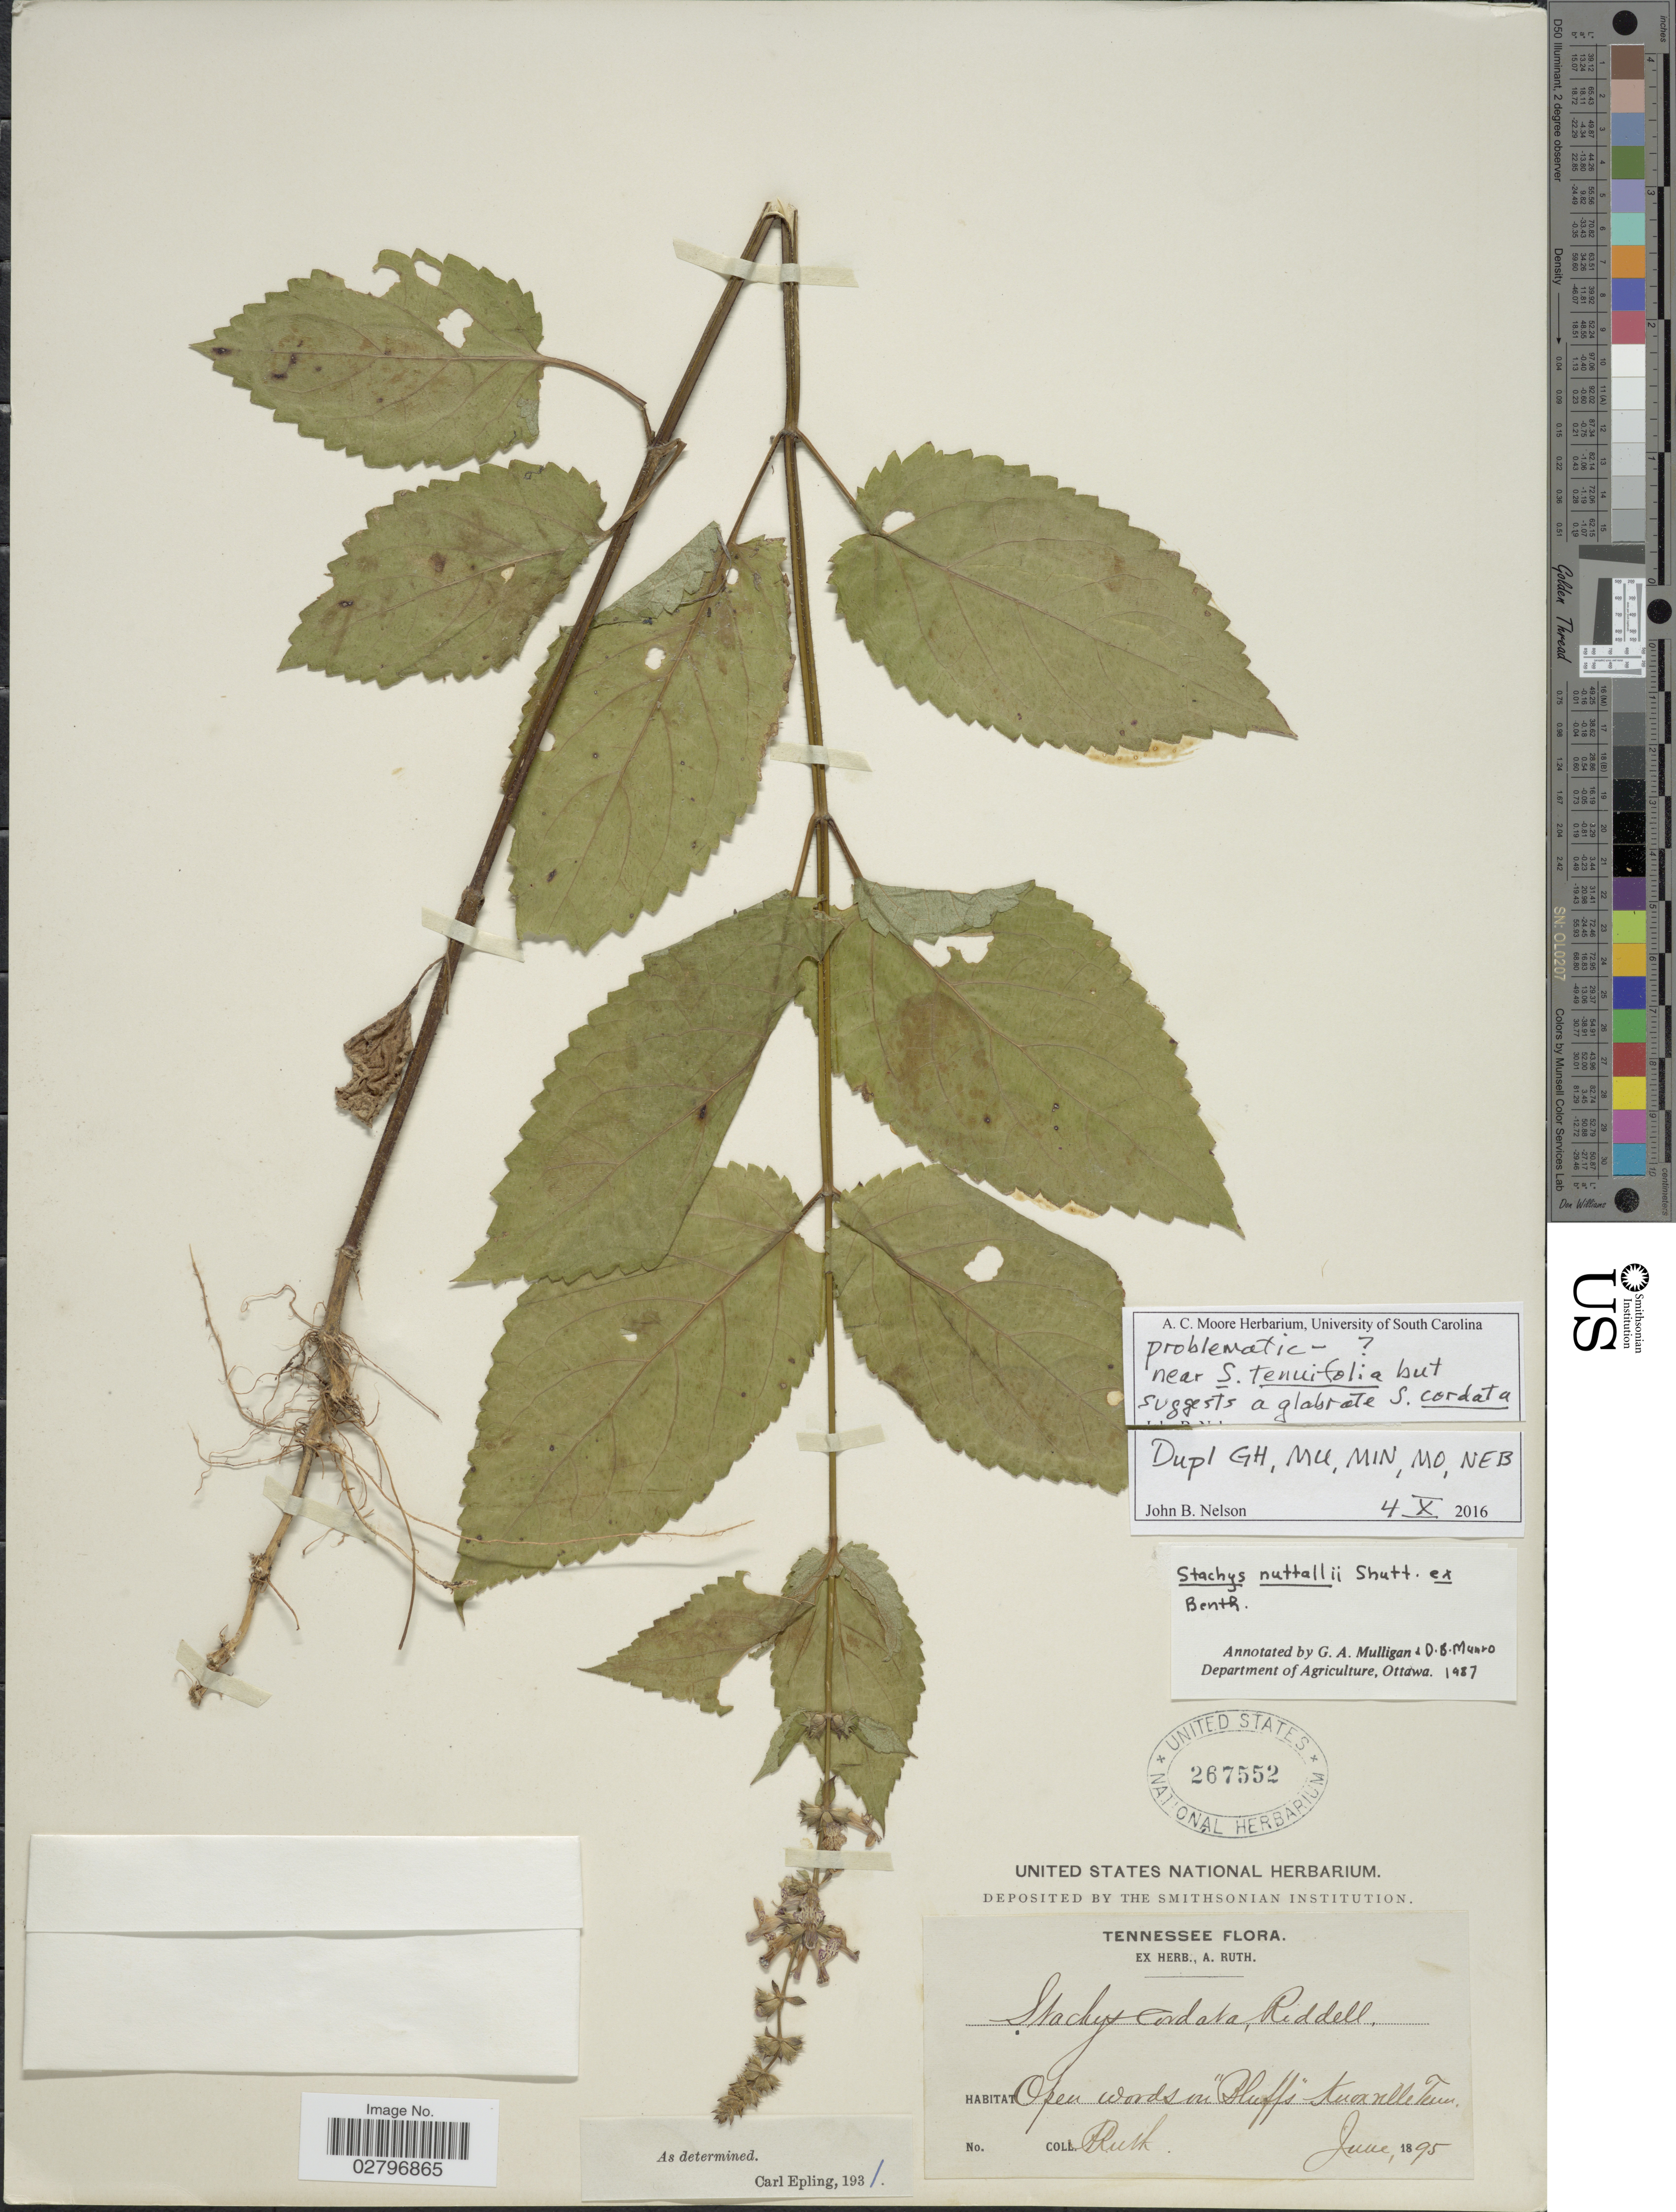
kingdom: Plantae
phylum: Tracheophyta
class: Magnoliopsida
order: Lamiales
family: Lamiaceae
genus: Stachys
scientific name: Stachys tenuifolia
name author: Willd.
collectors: A. Ruth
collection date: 1895-06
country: United States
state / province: Tennessee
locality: Open woods on "Bluffs" Knoxville, Tenn.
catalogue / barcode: US 267552